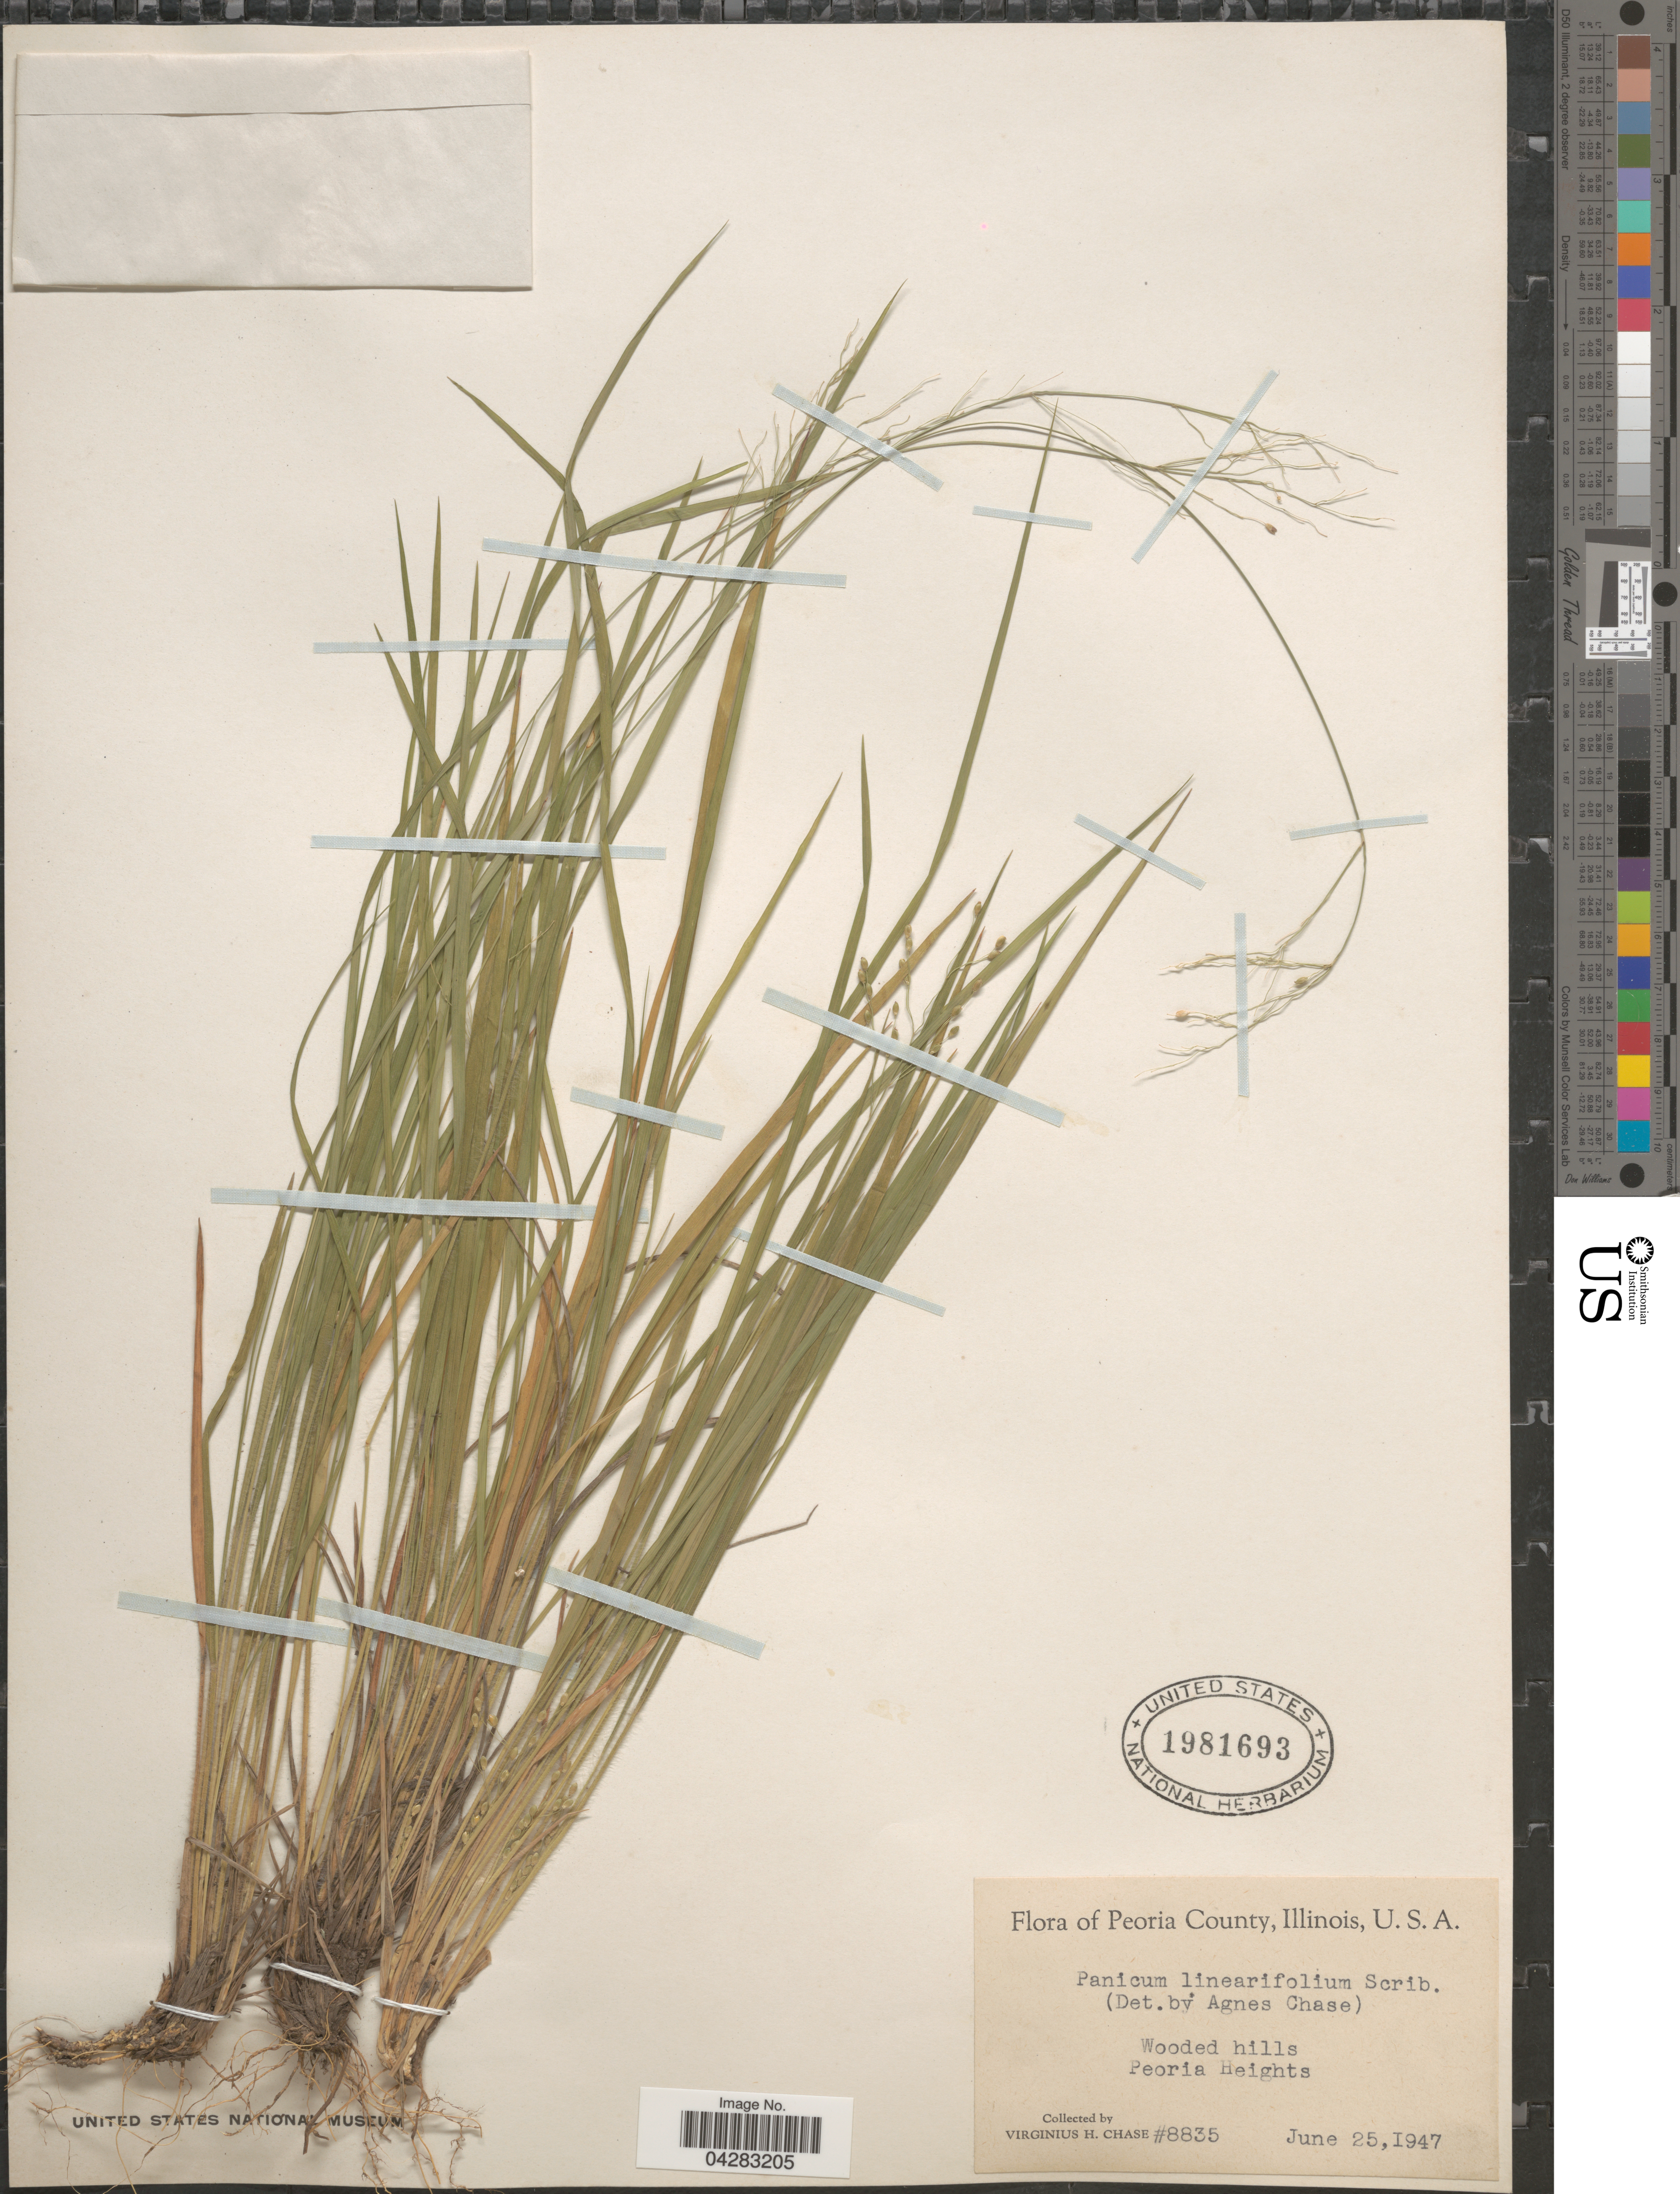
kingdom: Plantae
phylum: Tracheophyta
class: Liliopsida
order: Poales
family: Poaceae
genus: Dichanthelium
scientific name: Dichanthelium linearifolium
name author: (Scribn.) Gould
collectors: V. H. Chase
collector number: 8835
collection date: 1947-06-25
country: United States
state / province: Illinois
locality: Peoria County. Wooded hills. Peoria Heights.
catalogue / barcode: US 1981693